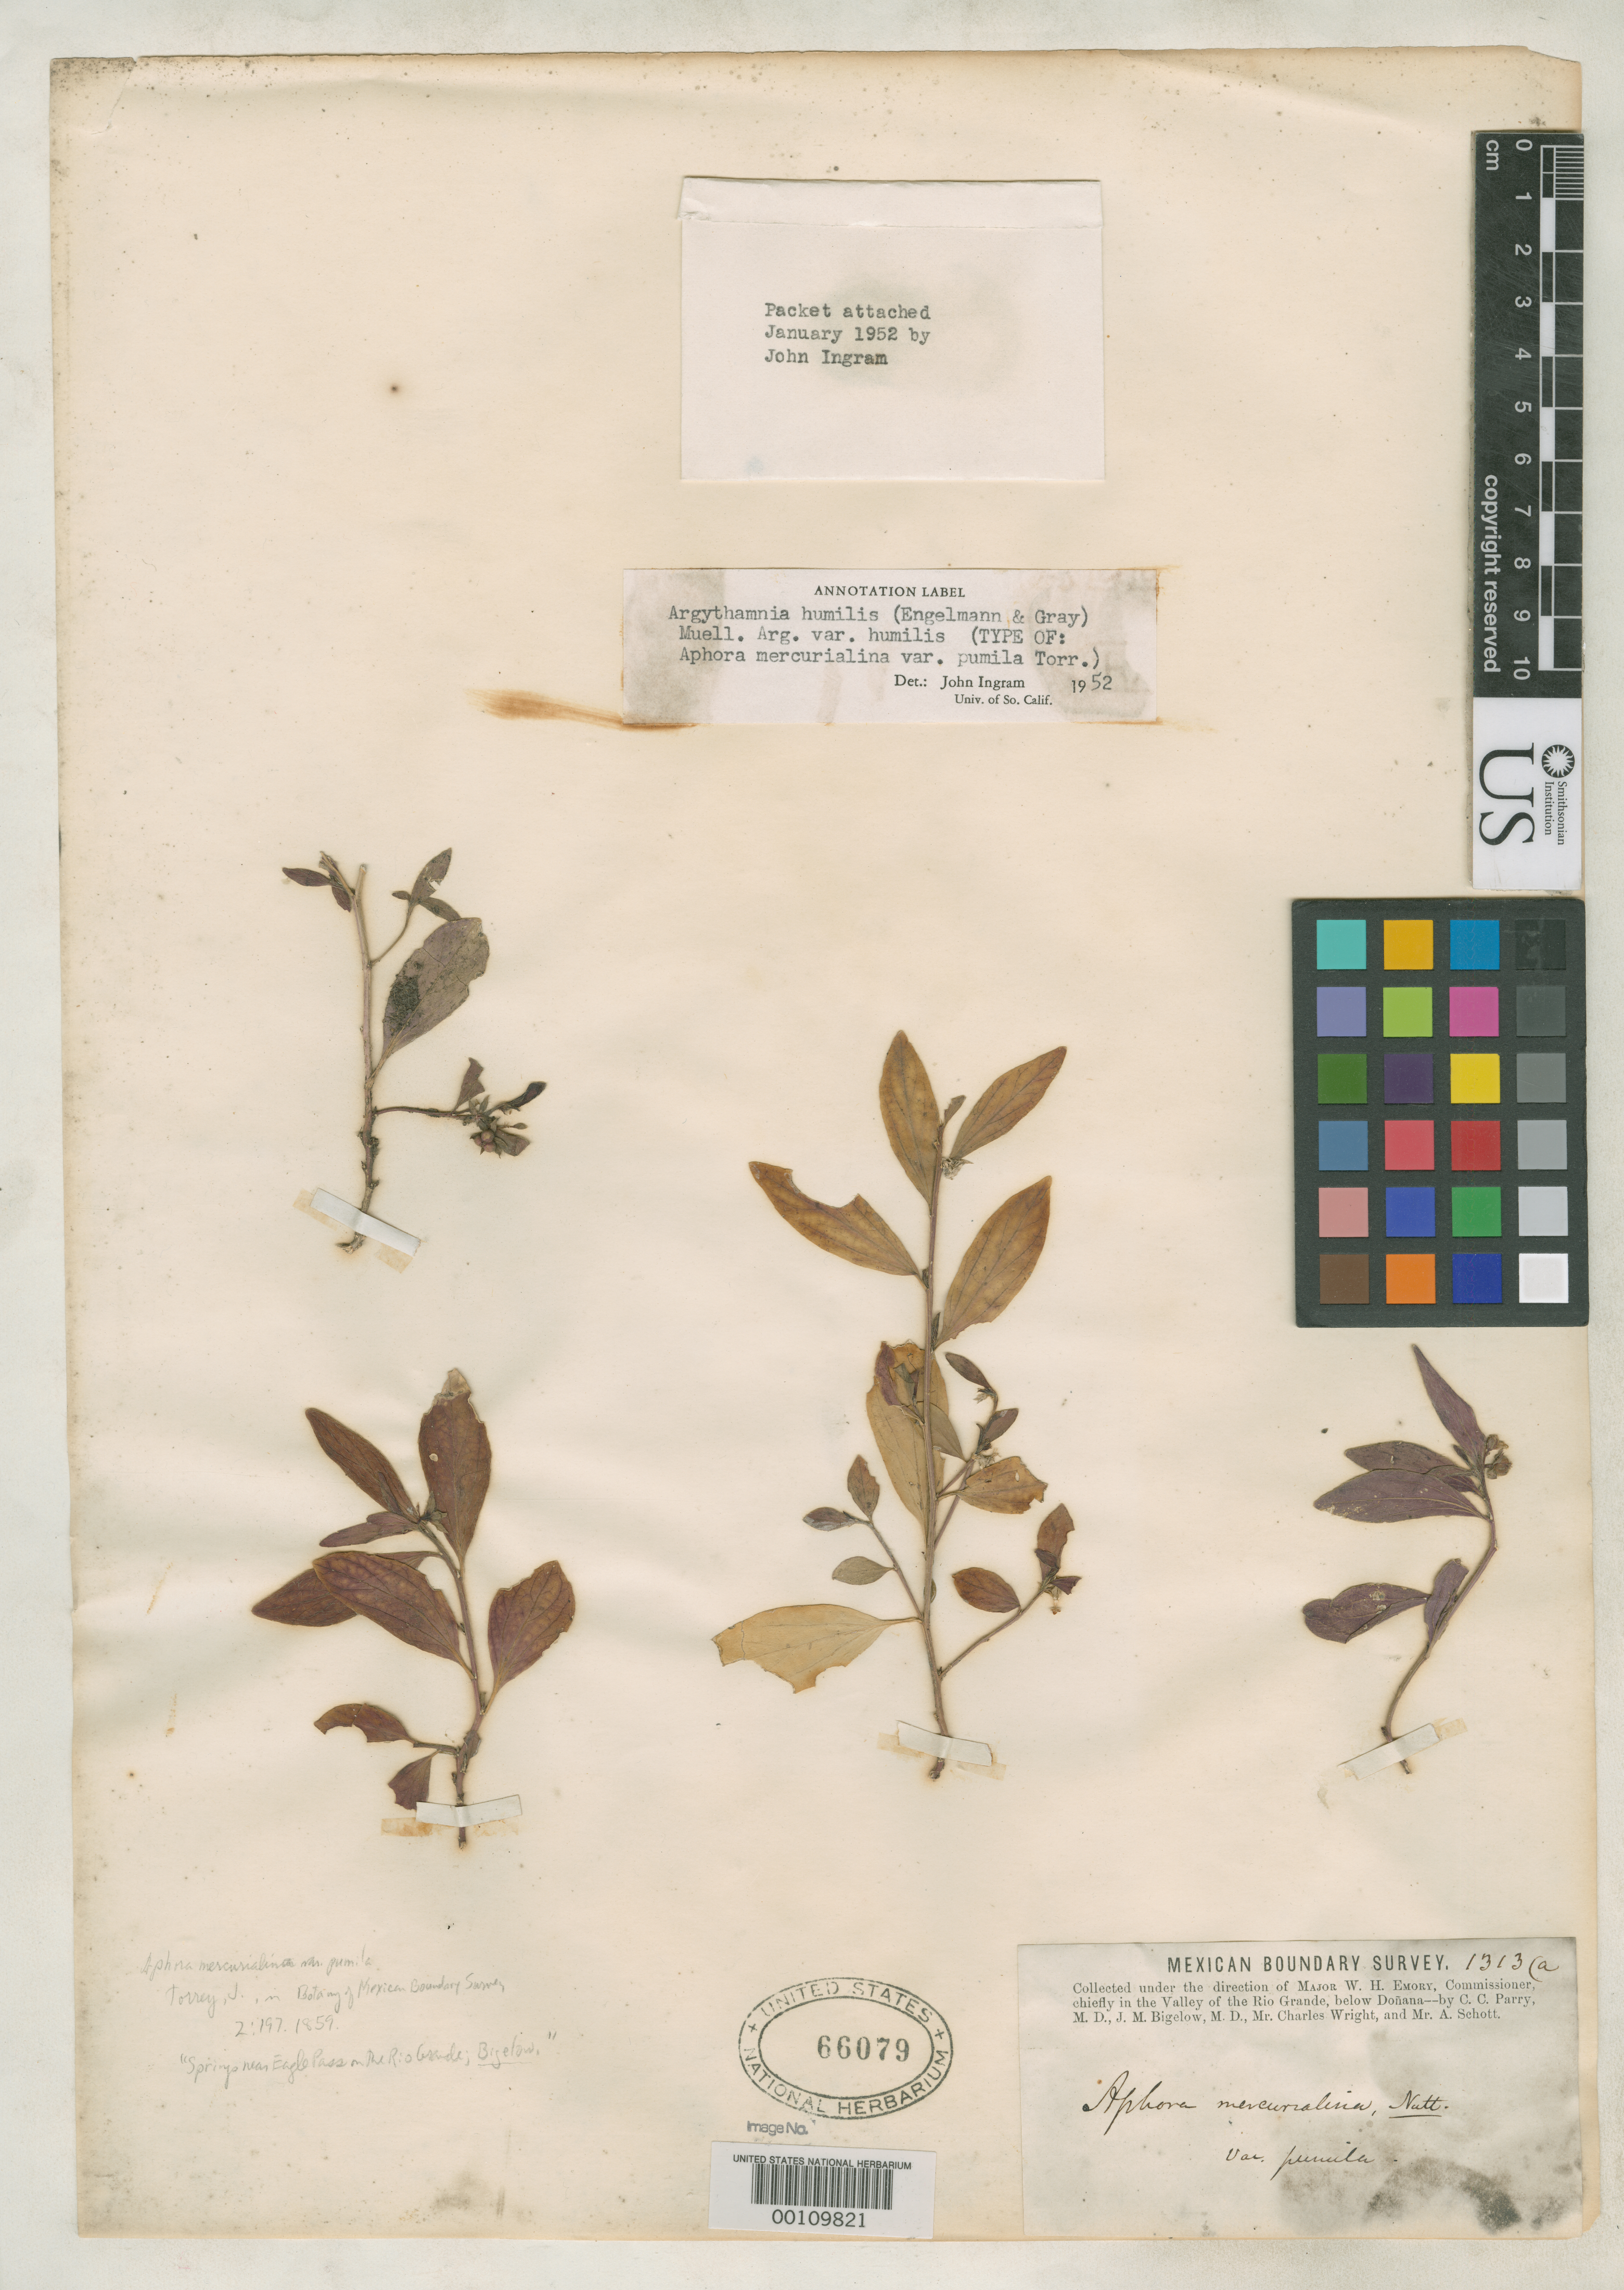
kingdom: Plantae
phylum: Tracheophyta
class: Magnoliopsida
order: Malpighiales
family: Euphorbiaceae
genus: Aphora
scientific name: Aphora mercurialina var. pumila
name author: Torr. in Emory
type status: Isotype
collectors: J. M. Bigelow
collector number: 1313 a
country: United States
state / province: Texas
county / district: Maverick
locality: Near Eagle Pass on Rio Grande.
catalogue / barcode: US 66079